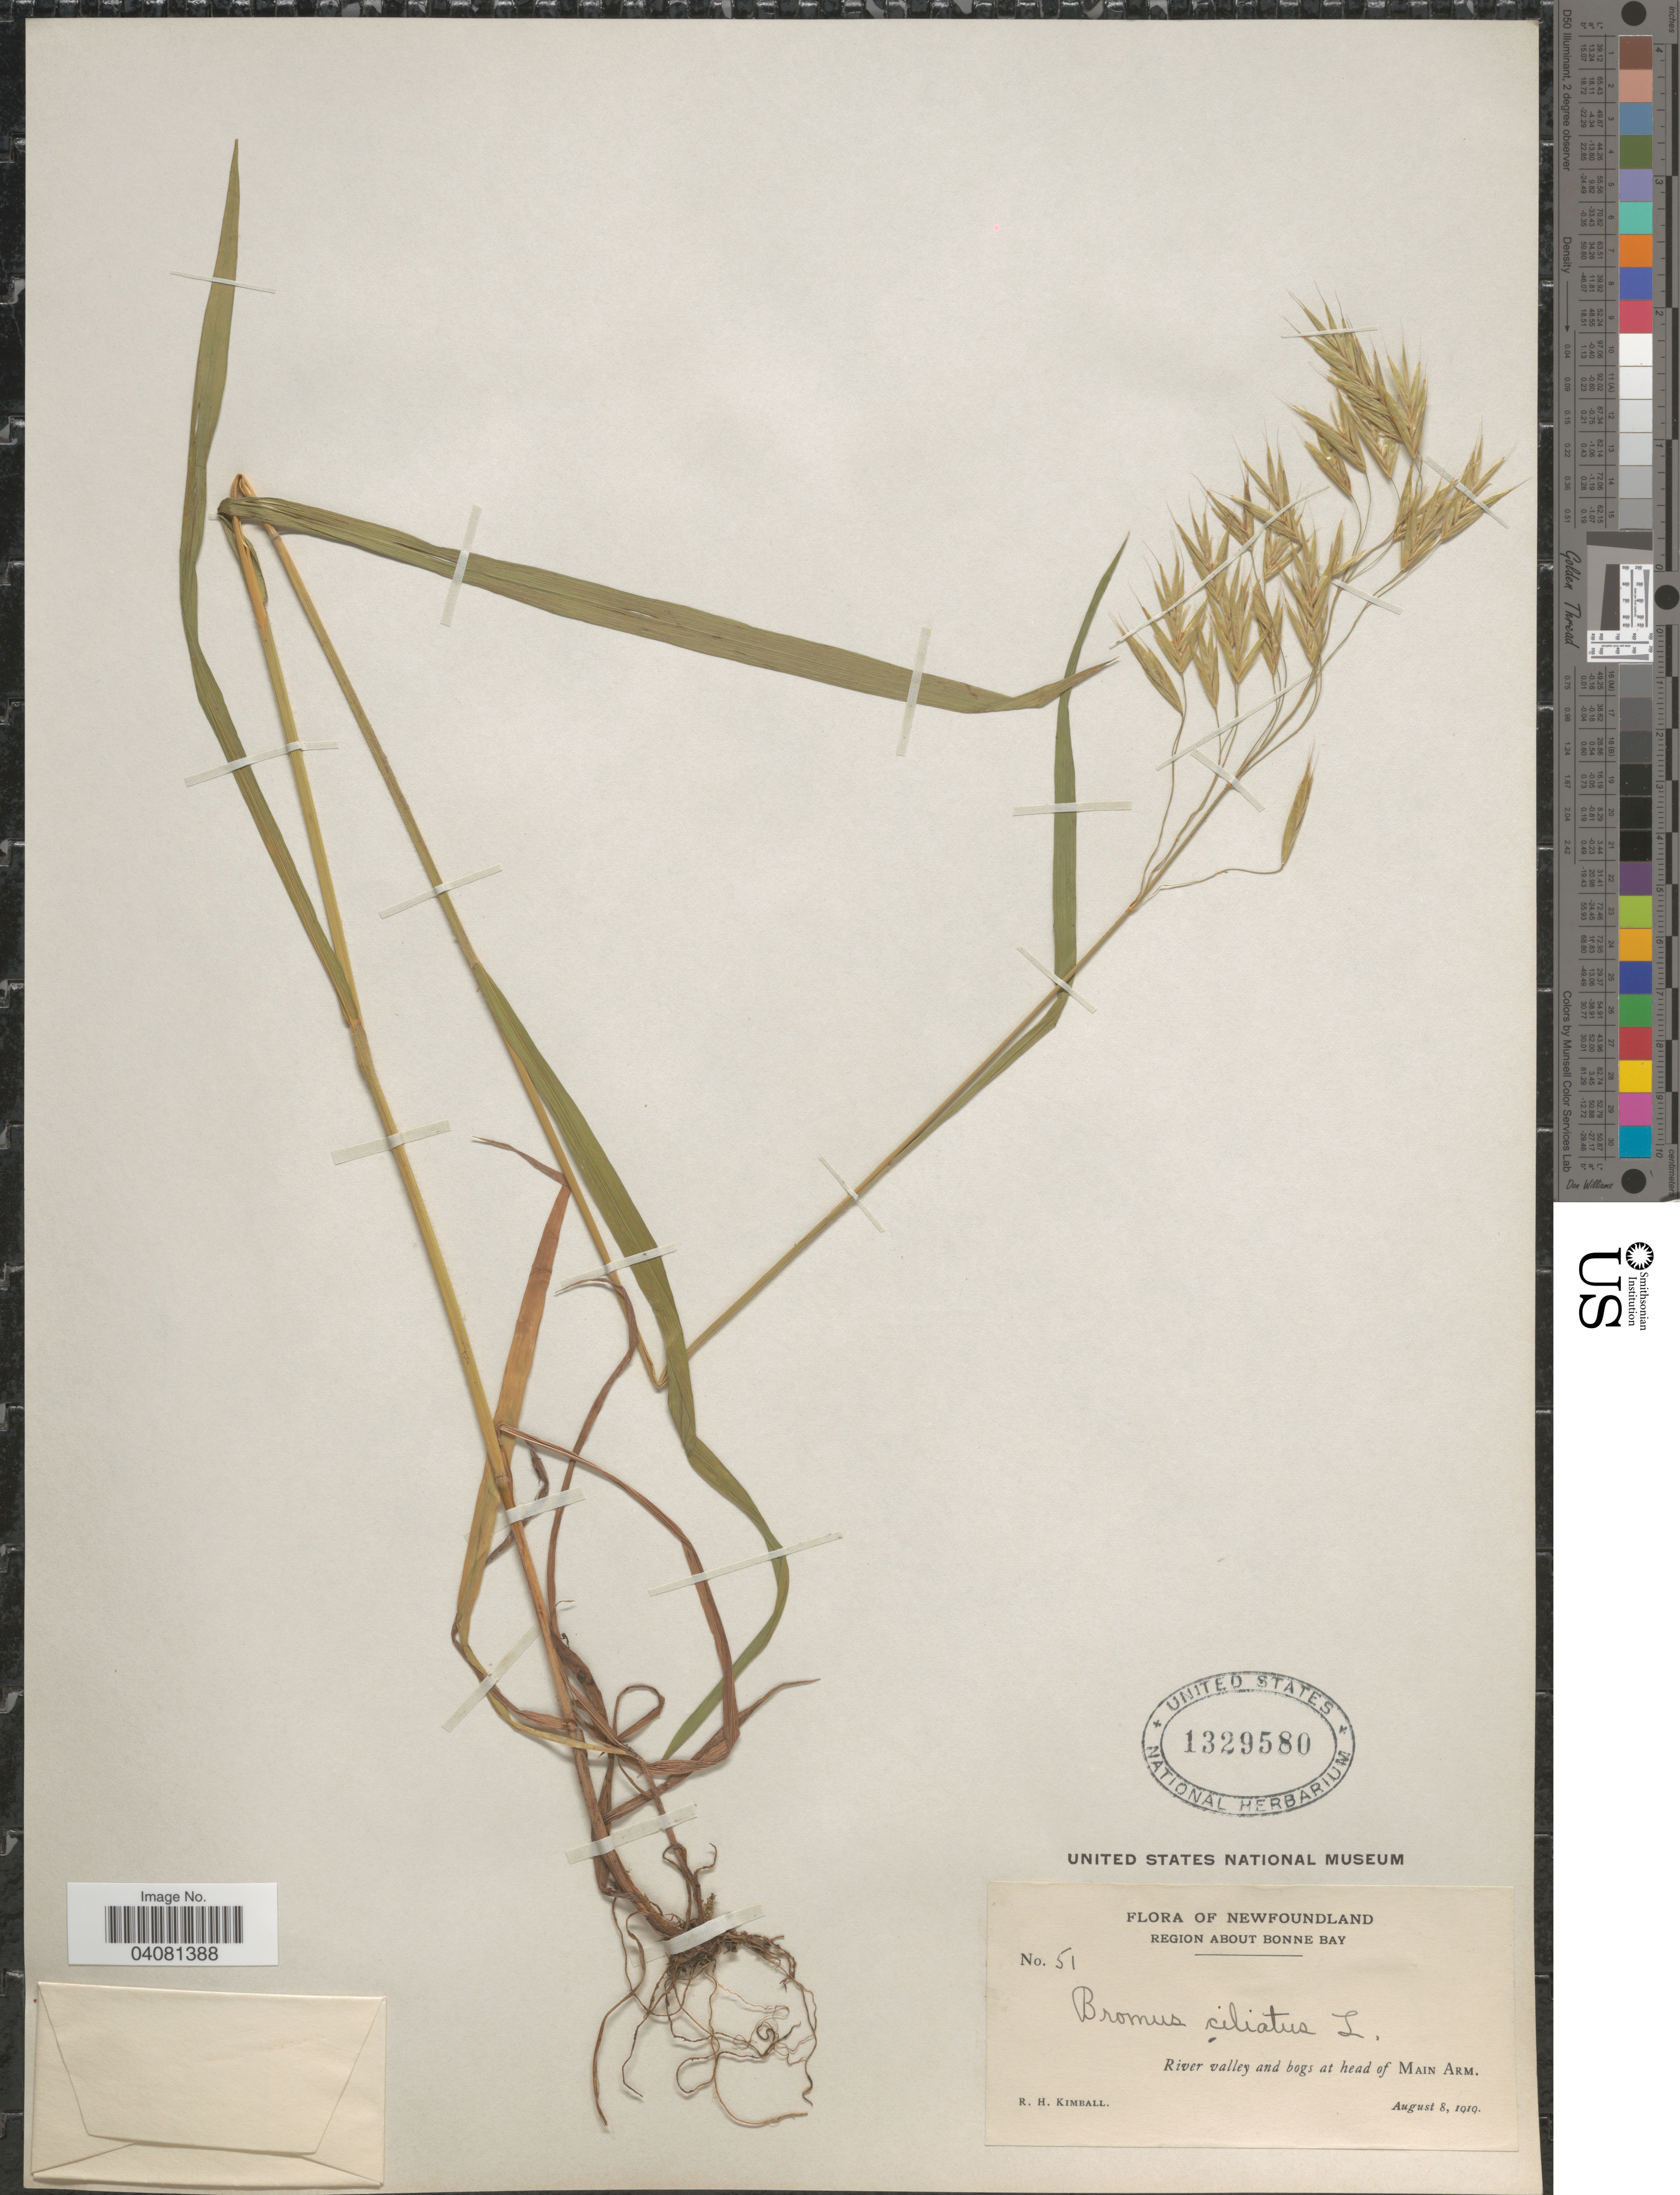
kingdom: Plantae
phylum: Tracheophyta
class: Liliopsida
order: Poales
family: Poaceae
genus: Bromus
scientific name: Bromus ciliatus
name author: L.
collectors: R. Kimball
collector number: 51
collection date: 1919-08-08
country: Canada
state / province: Newfoundland and Labrador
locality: Region about Bonne Bay. River valley and bogs at head of Main Arm.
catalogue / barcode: US 1329580